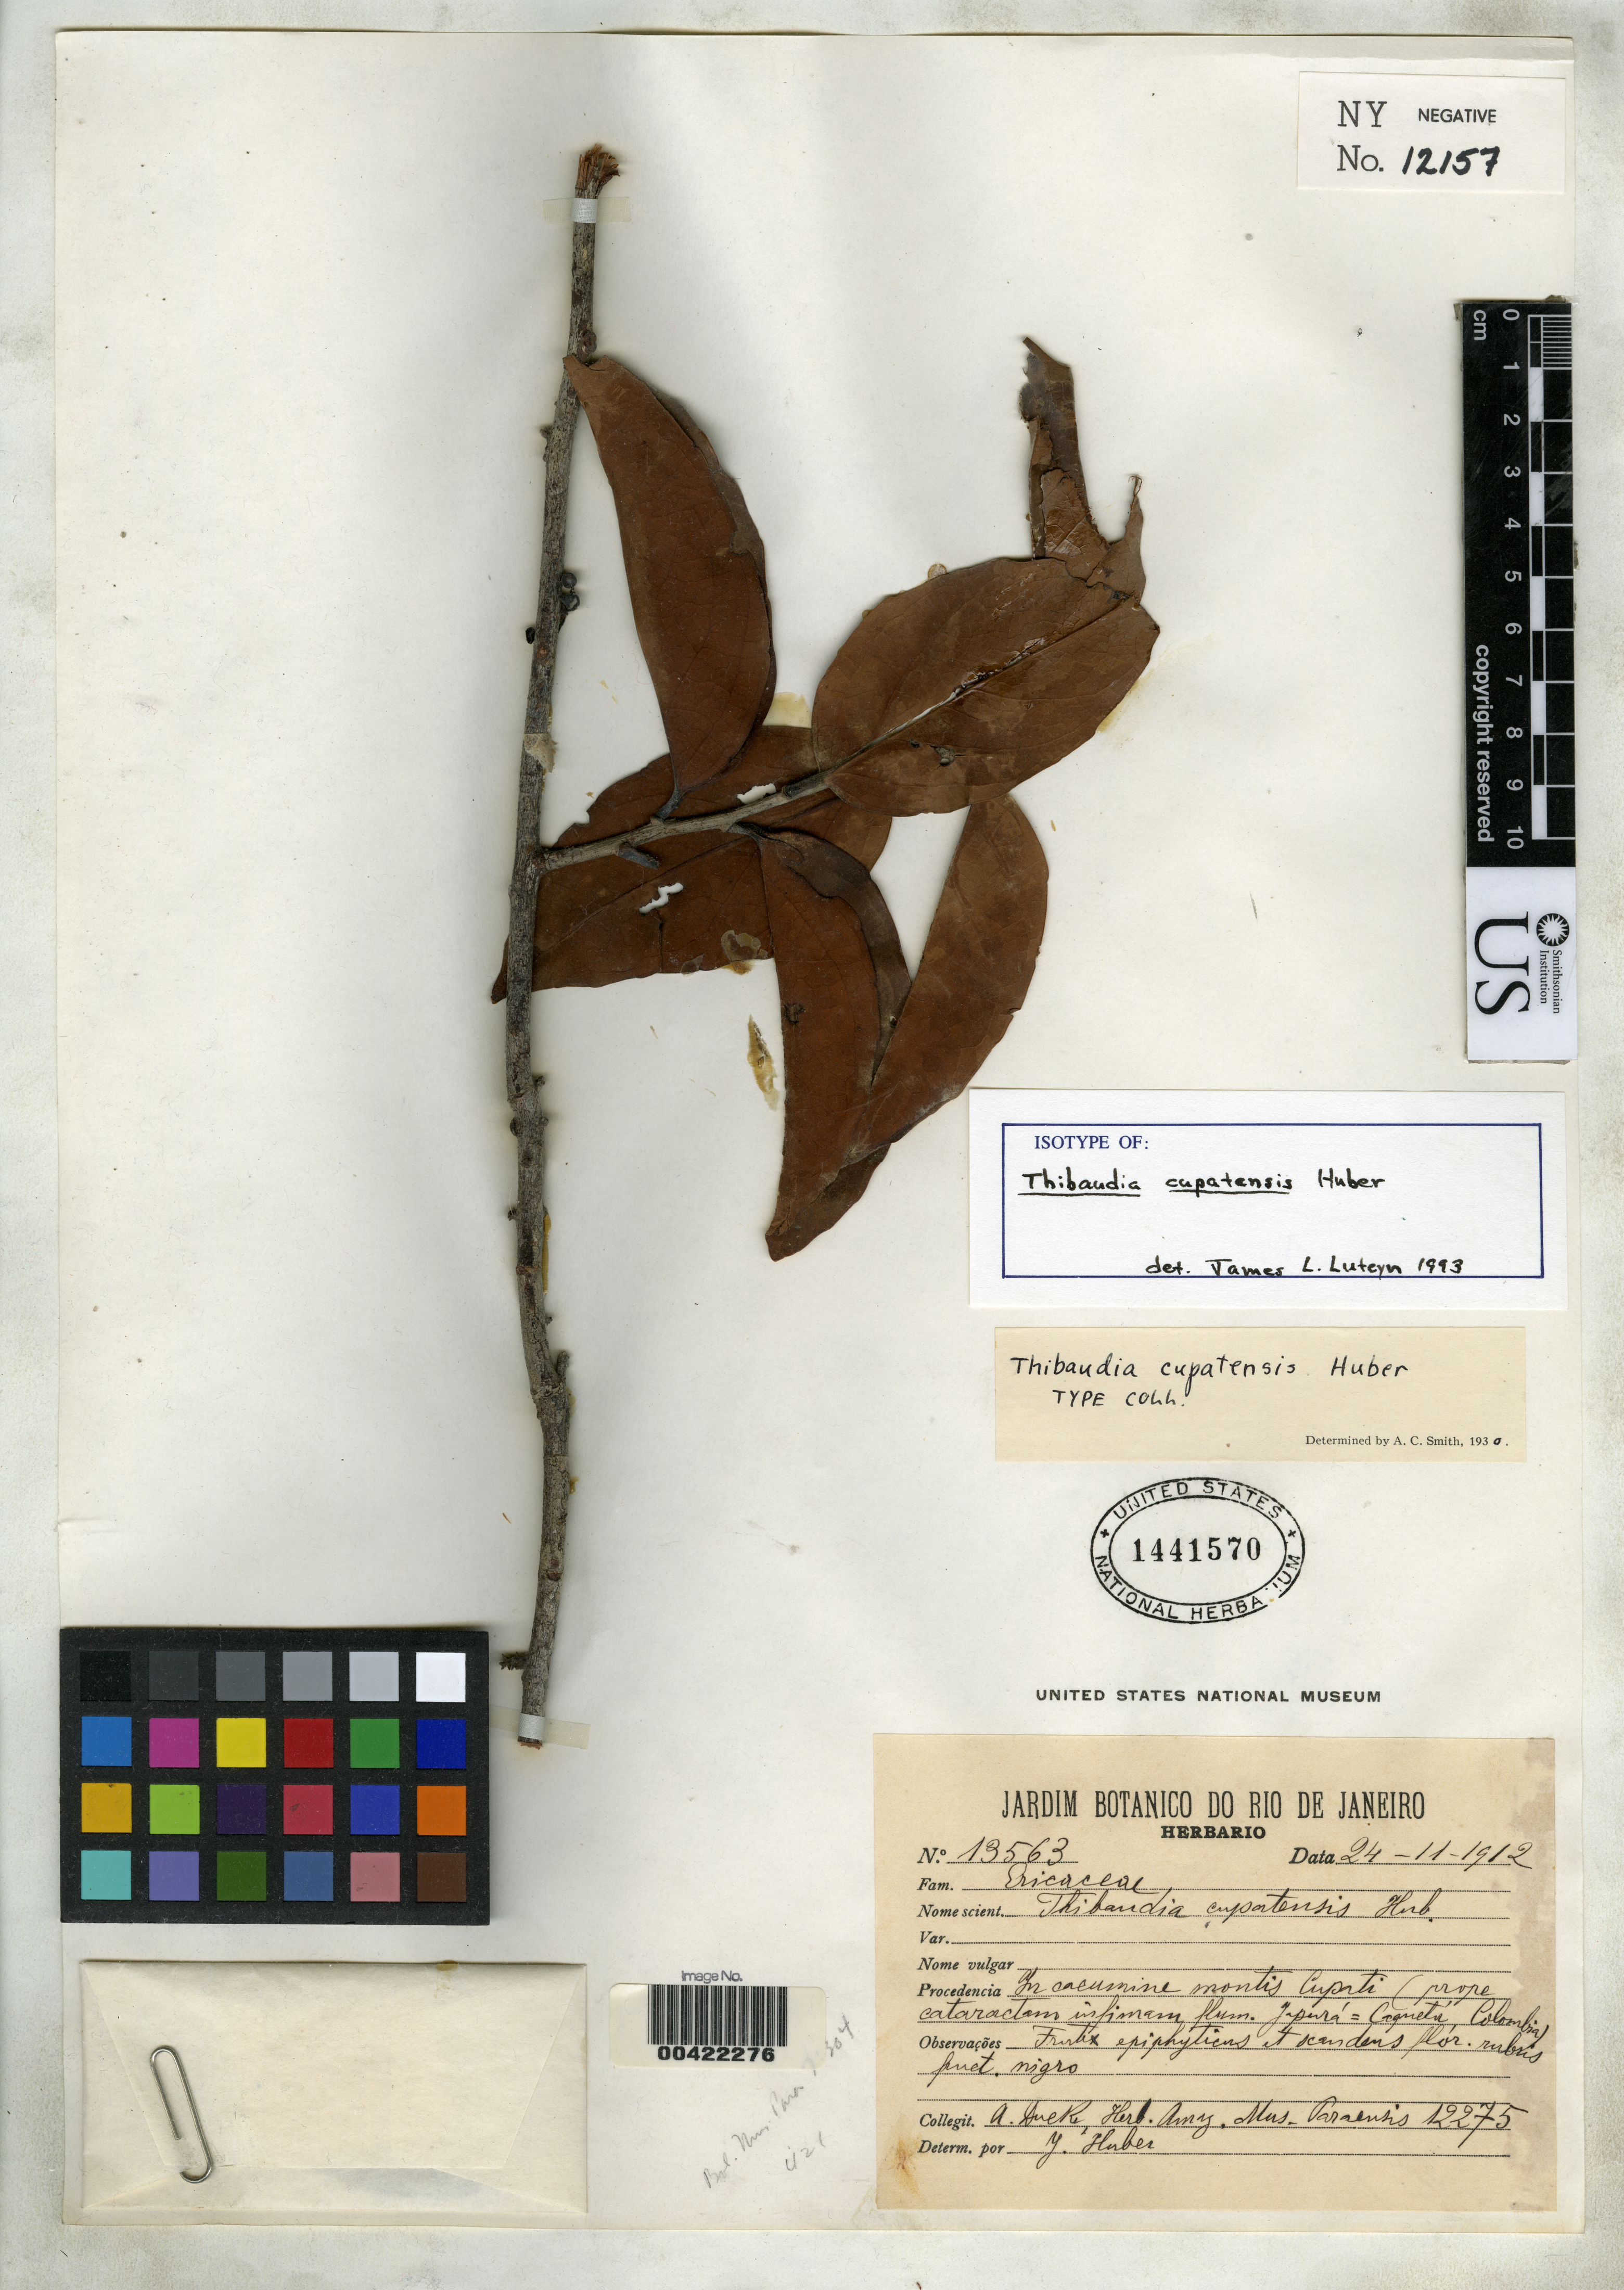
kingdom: Plantae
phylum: Tracheophyta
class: Magnoliopsida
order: Ericales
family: Ericaceae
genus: Thibaudia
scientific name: Thibaudia cupatensis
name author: Huber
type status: Isotype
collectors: A. Ducke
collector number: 13563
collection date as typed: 24 Nov 1912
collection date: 1912-11-24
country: Colombia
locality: Montis Cupati, Japura (Cagneta).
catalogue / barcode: US 1441570